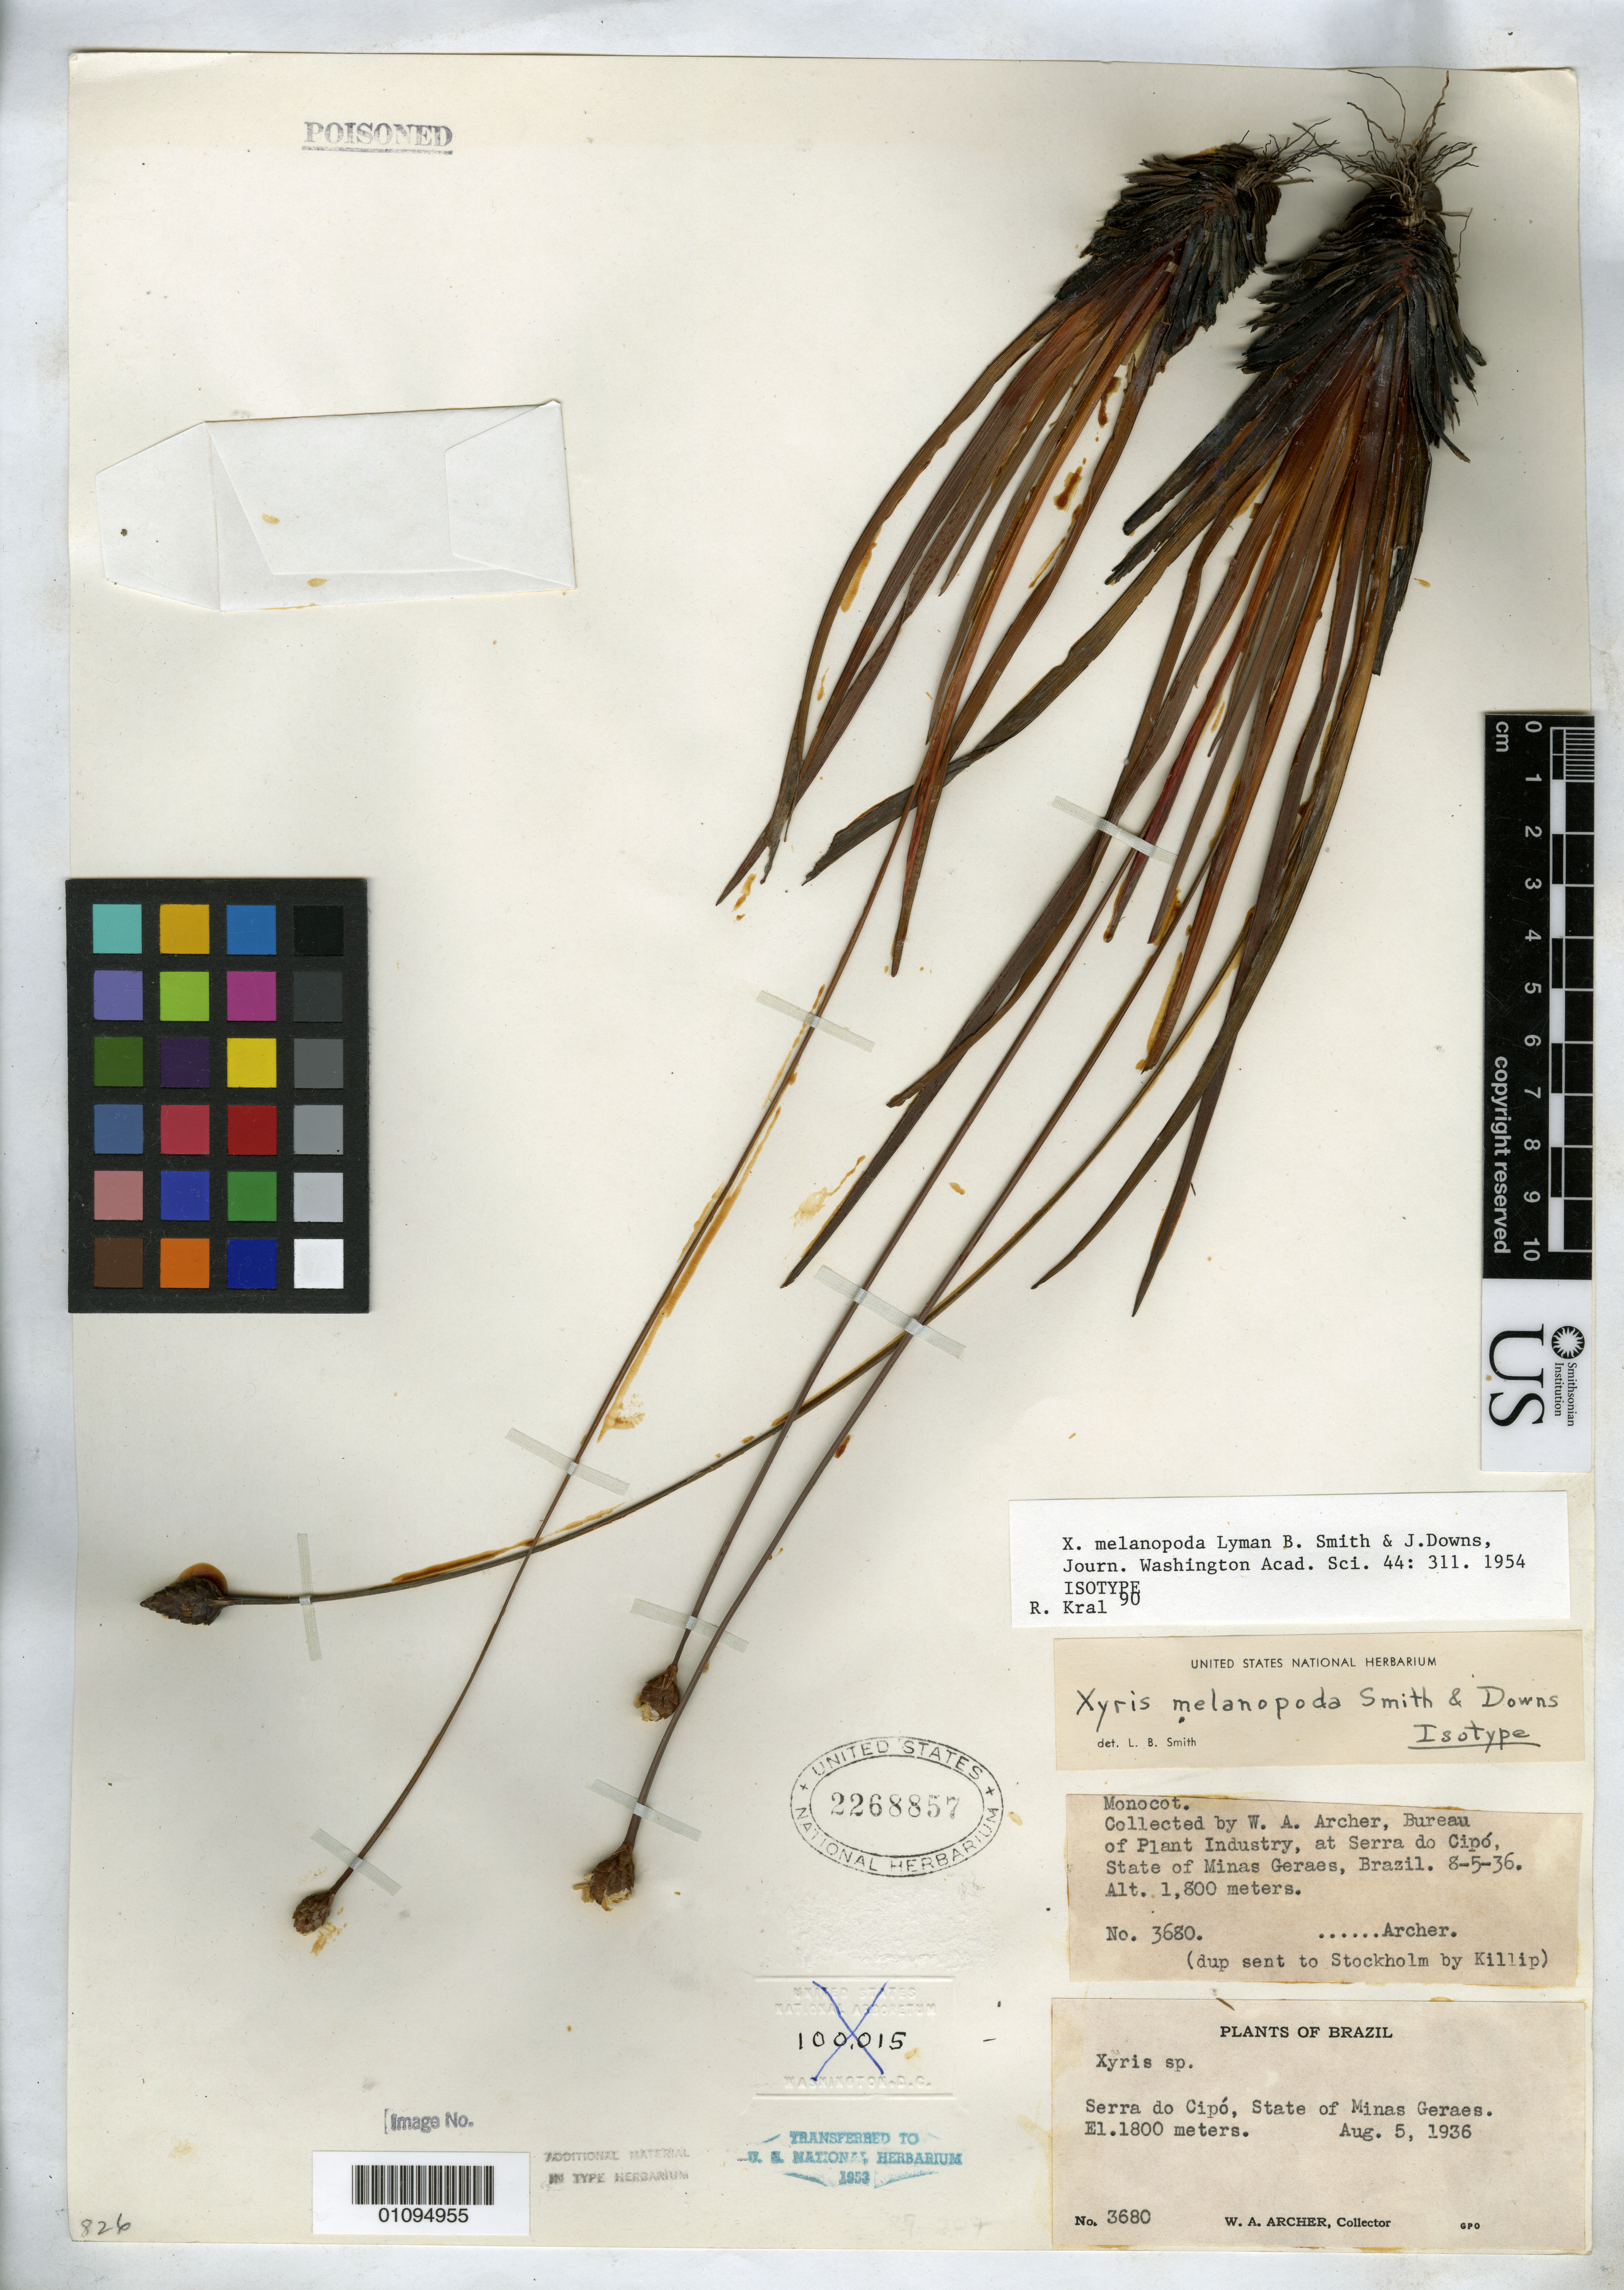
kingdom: Plantae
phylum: Tracheophyta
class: Liliopsida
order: Poales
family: Xyridaceae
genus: Xyris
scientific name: Xyris melanopoda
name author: L.B. Sm. & Downs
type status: Isotype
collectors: W. A. Archer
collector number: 3680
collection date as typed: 05 Aug 1936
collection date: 1936-08-05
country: Brazil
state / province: Minas Gerais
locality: Serra do Cipo.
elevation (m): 1800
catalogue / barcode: US 2268857